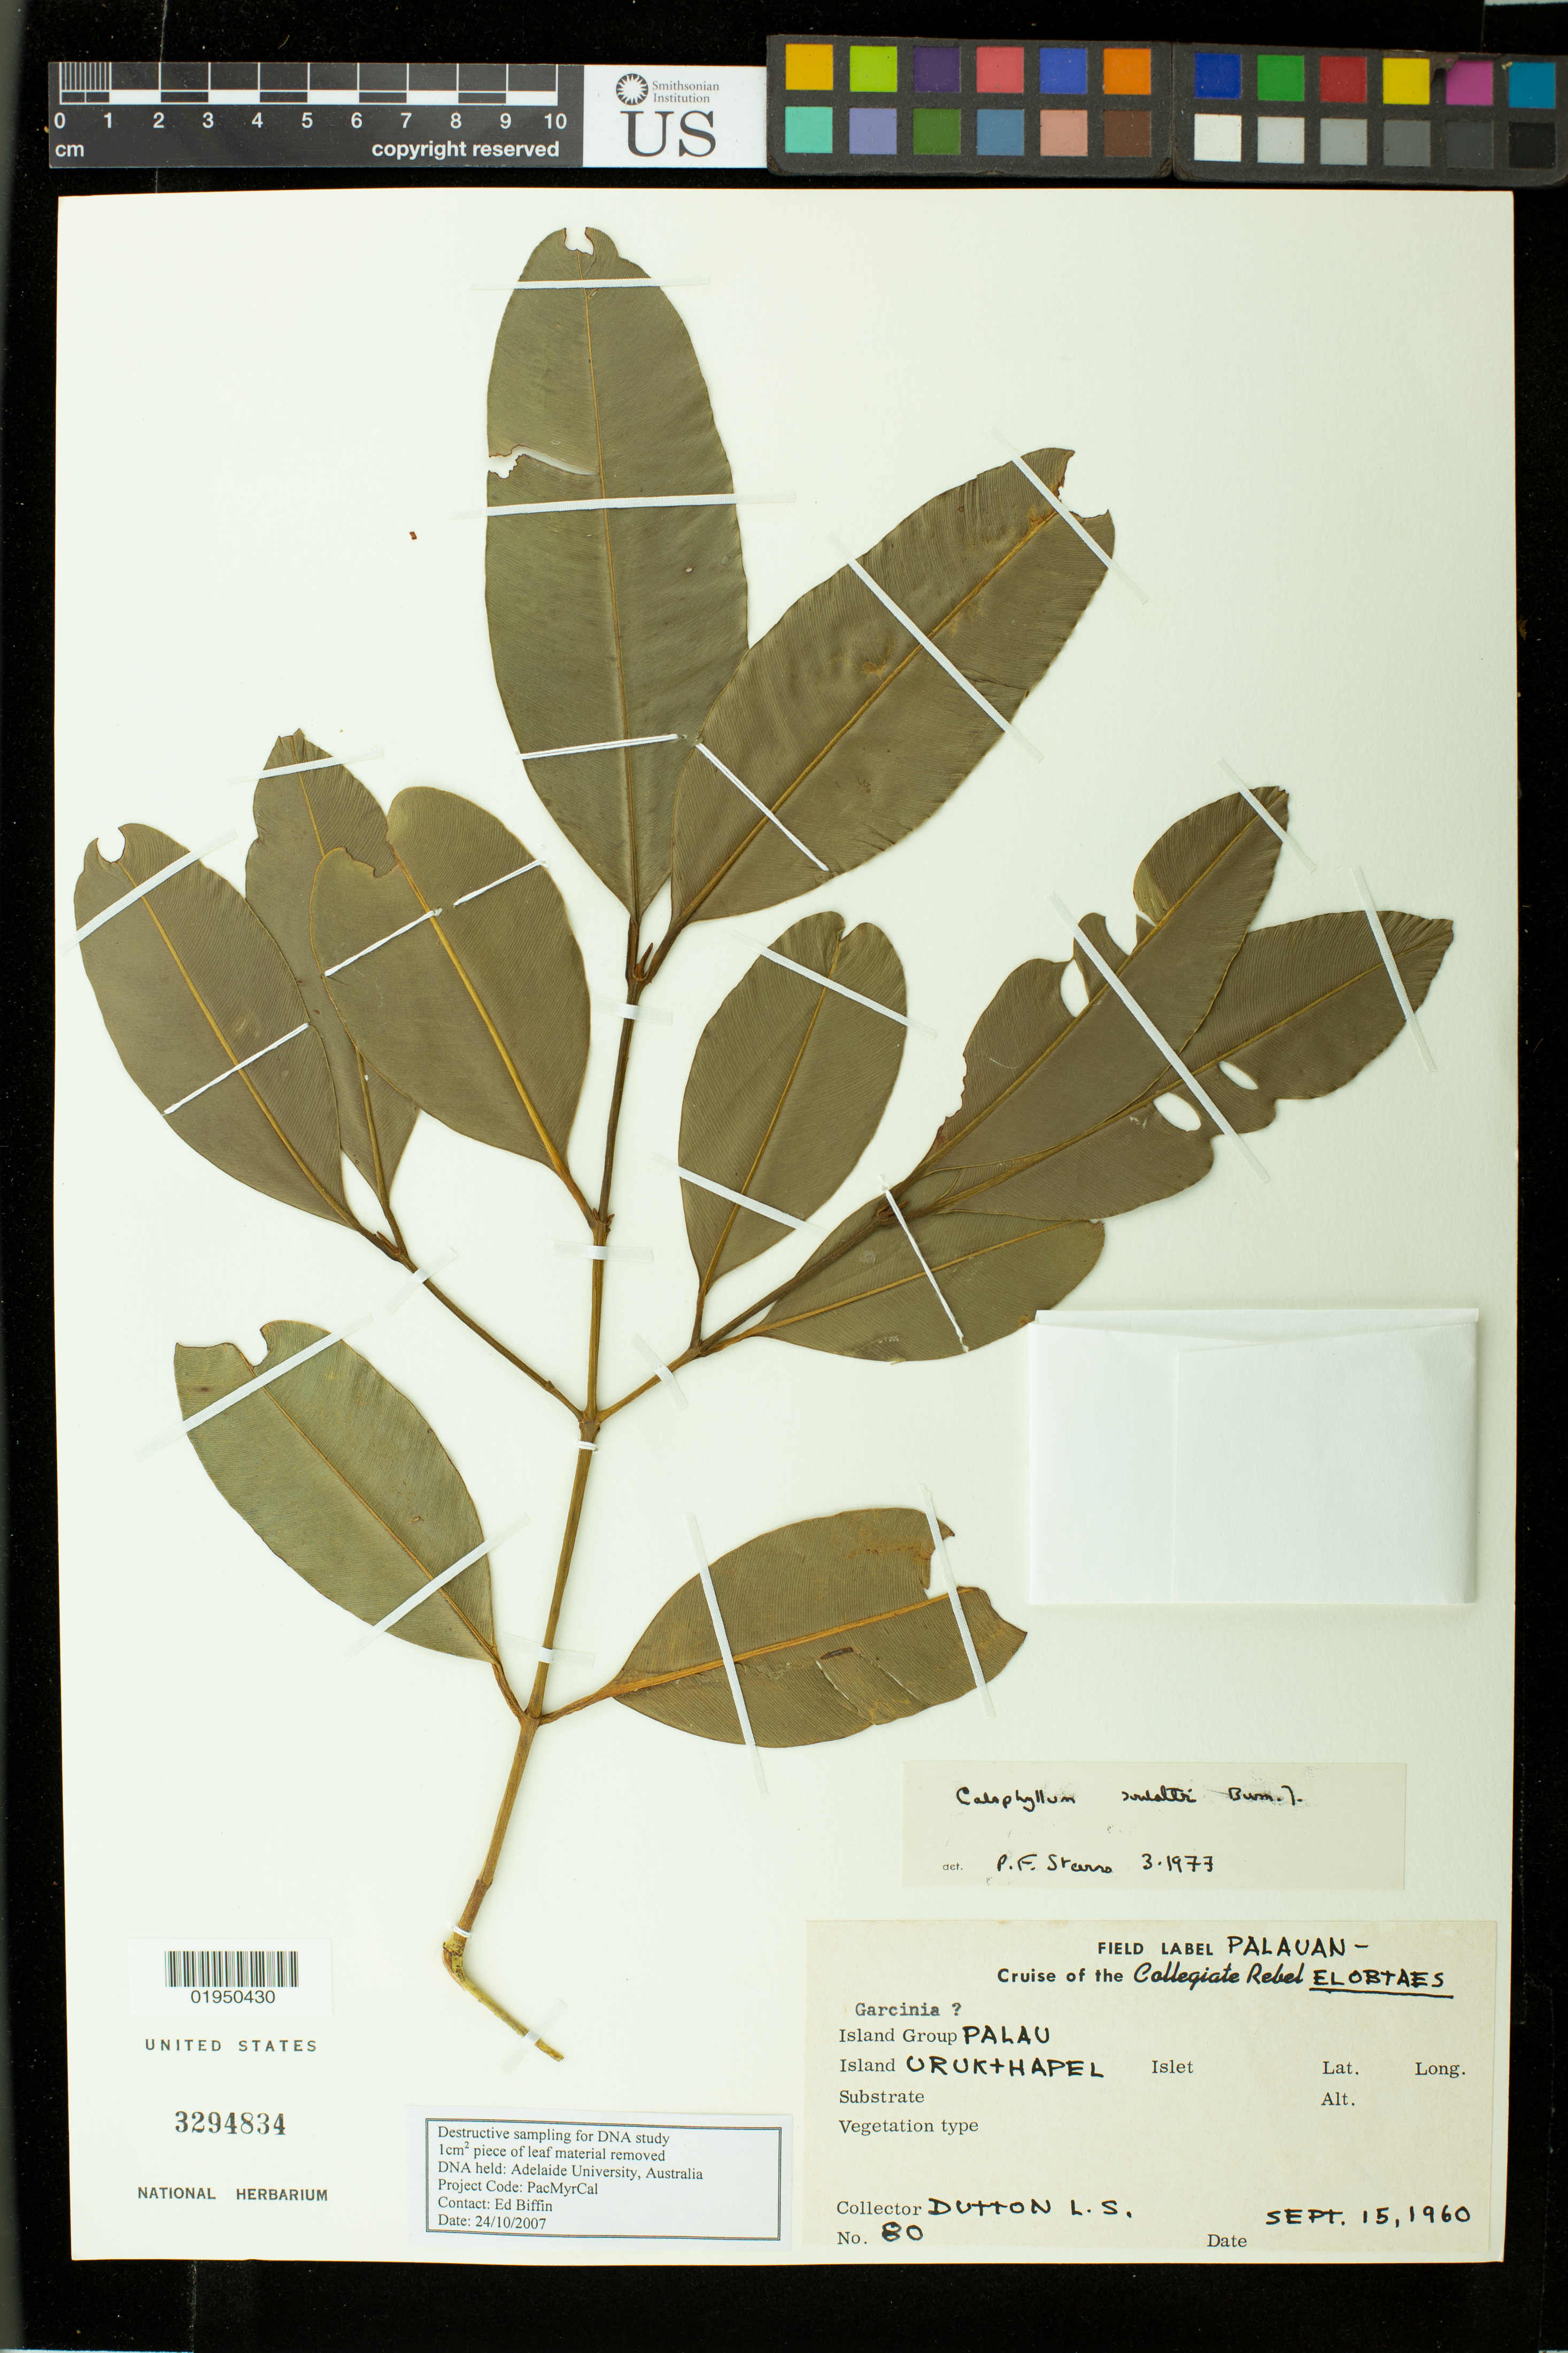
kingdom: Plantae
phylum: Tracheophyta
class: Magnoliopsida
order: Malpighiales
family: Calophyllaceae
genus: Calophyllum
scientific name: Calophyllum soulattri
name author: Burm. f.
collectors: L. Dutton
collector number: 80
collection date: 1960-09-15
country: Palau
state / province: Koror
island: Ngeruktabel [Urukthapel]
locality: Island Urukthapel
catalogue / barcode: US 3294834